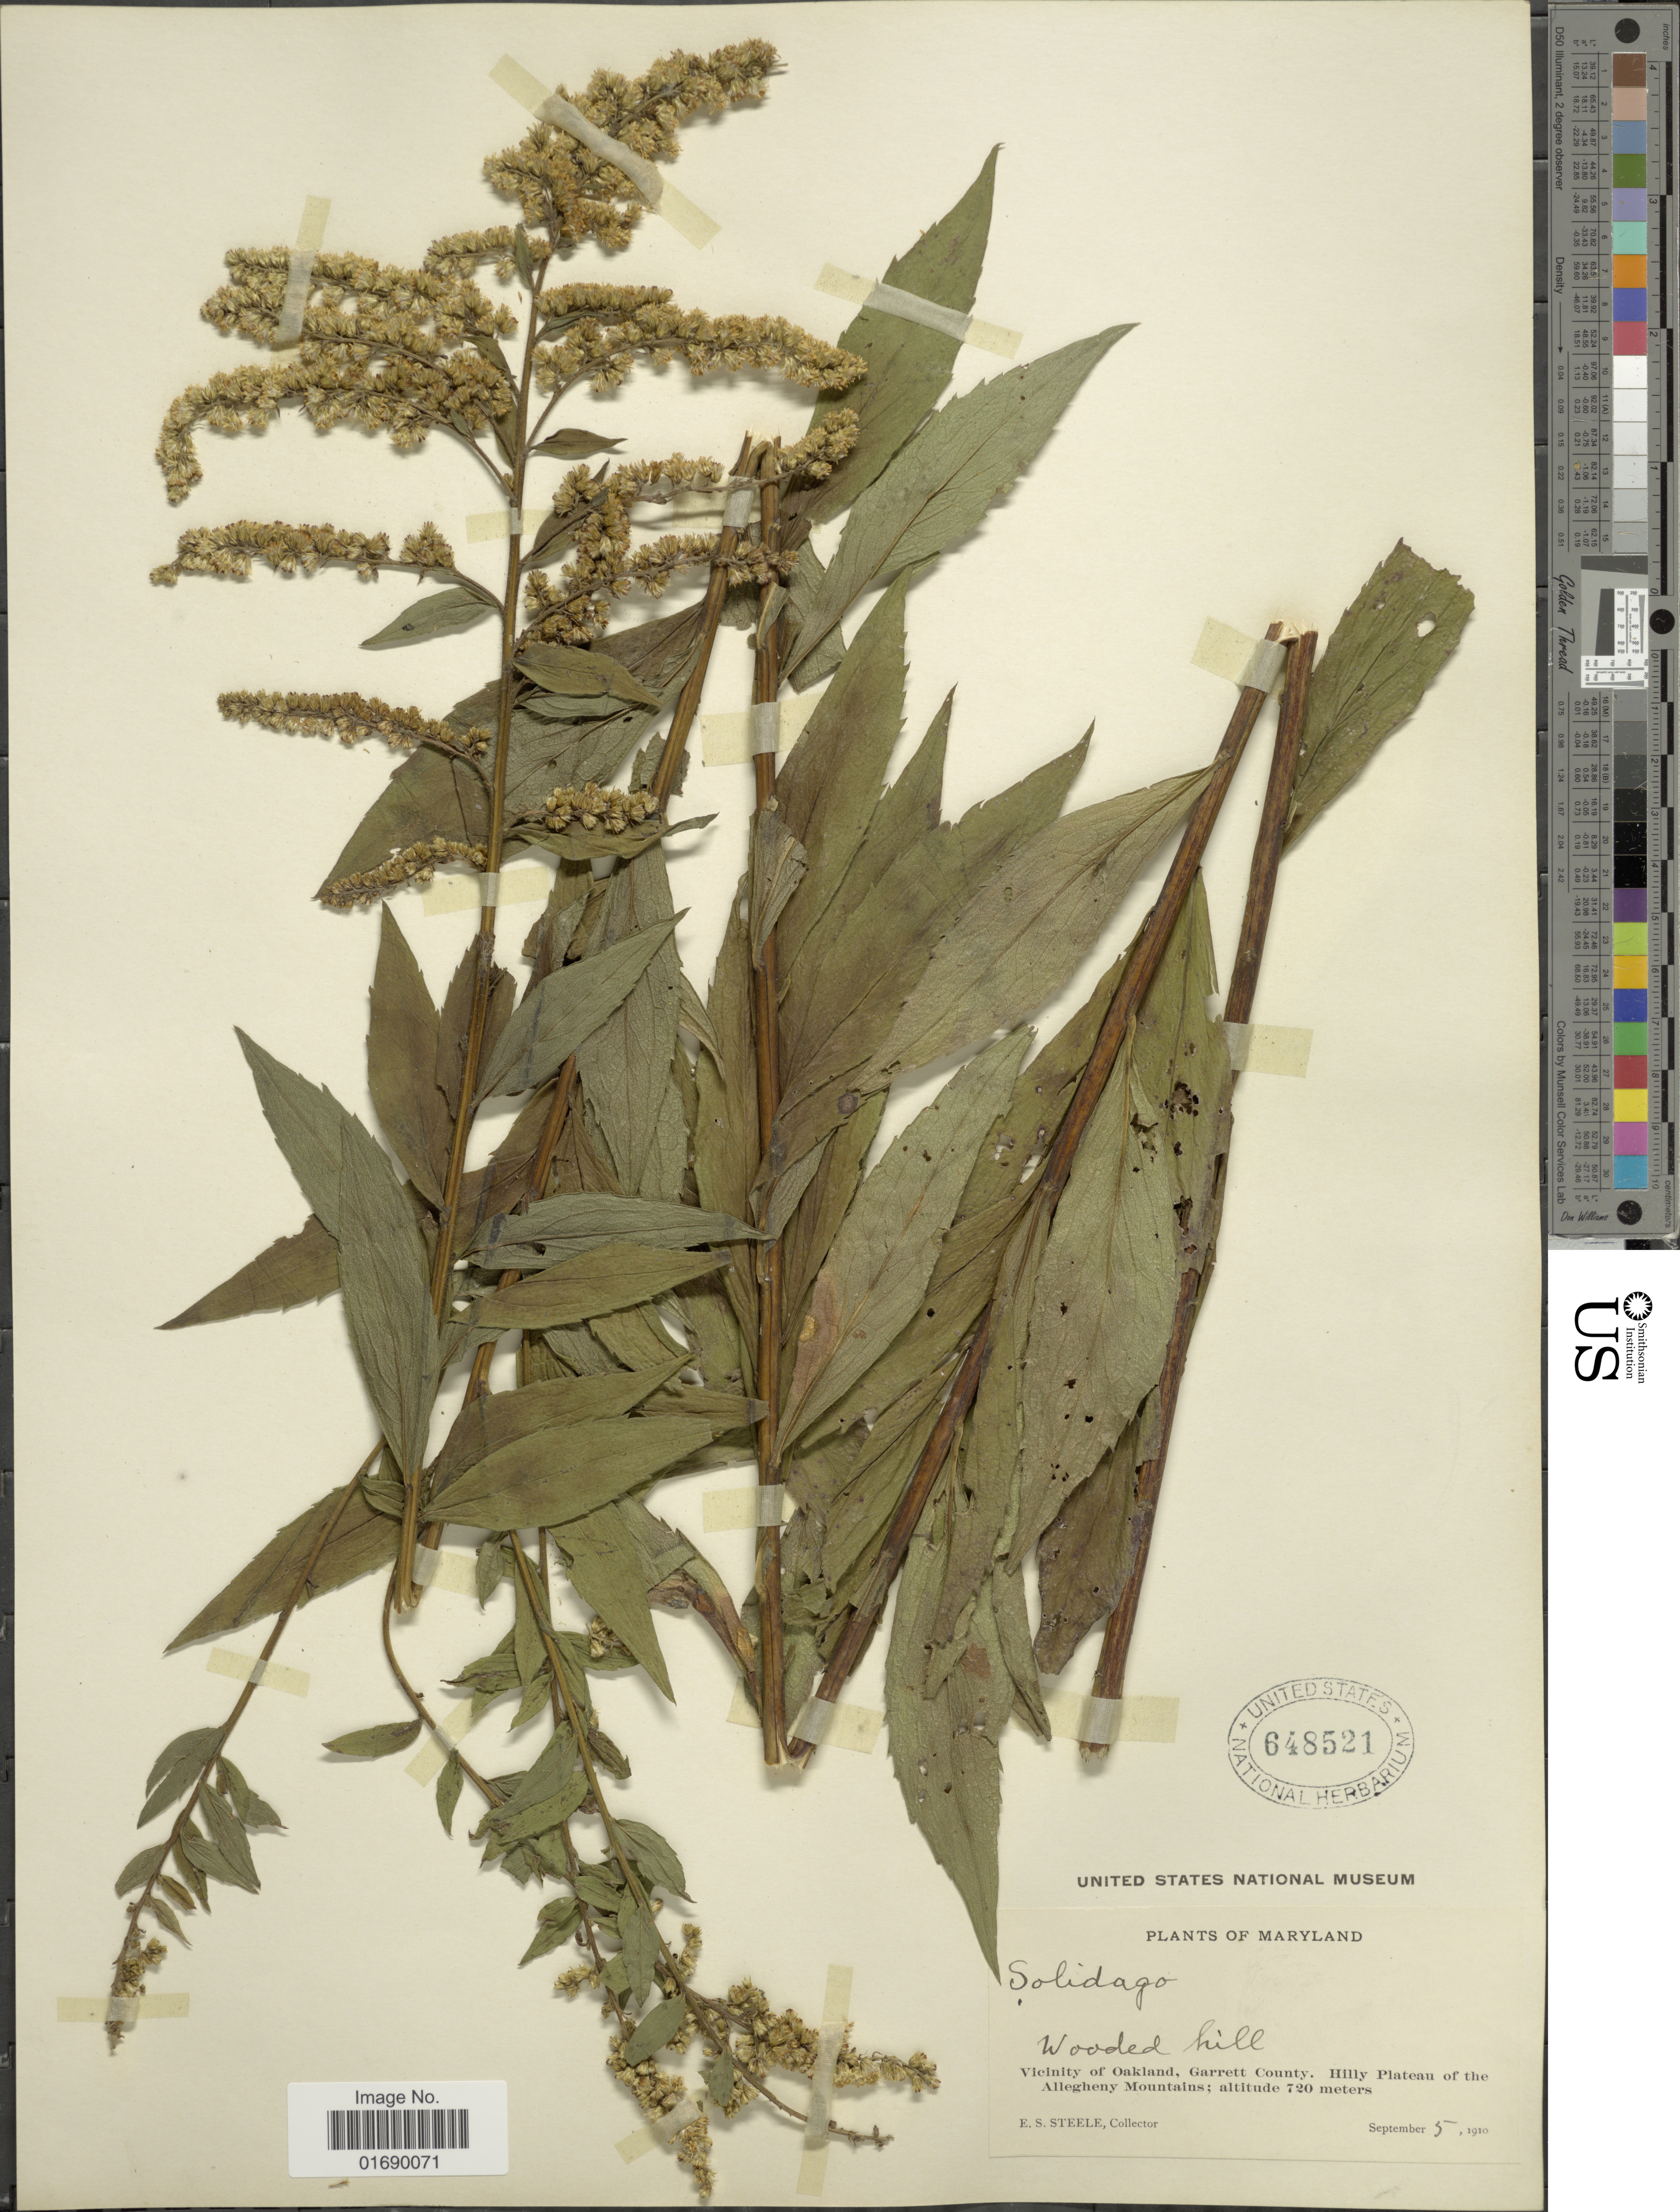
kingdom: Plantae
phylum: Tracheophyta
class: Magnoliopsida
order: Asterales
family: Asteraceae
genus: Solidago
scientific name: Solidago rugosa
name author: Mill.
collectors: E. Steele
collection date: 1910-09-05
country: United States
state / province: Maryland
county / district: Garrett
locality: Wooded hill, Vicinity of Oakland, Garrett County, Hilly Plateau of the Allegheny Mountain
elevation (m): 720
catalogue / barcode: US 648521